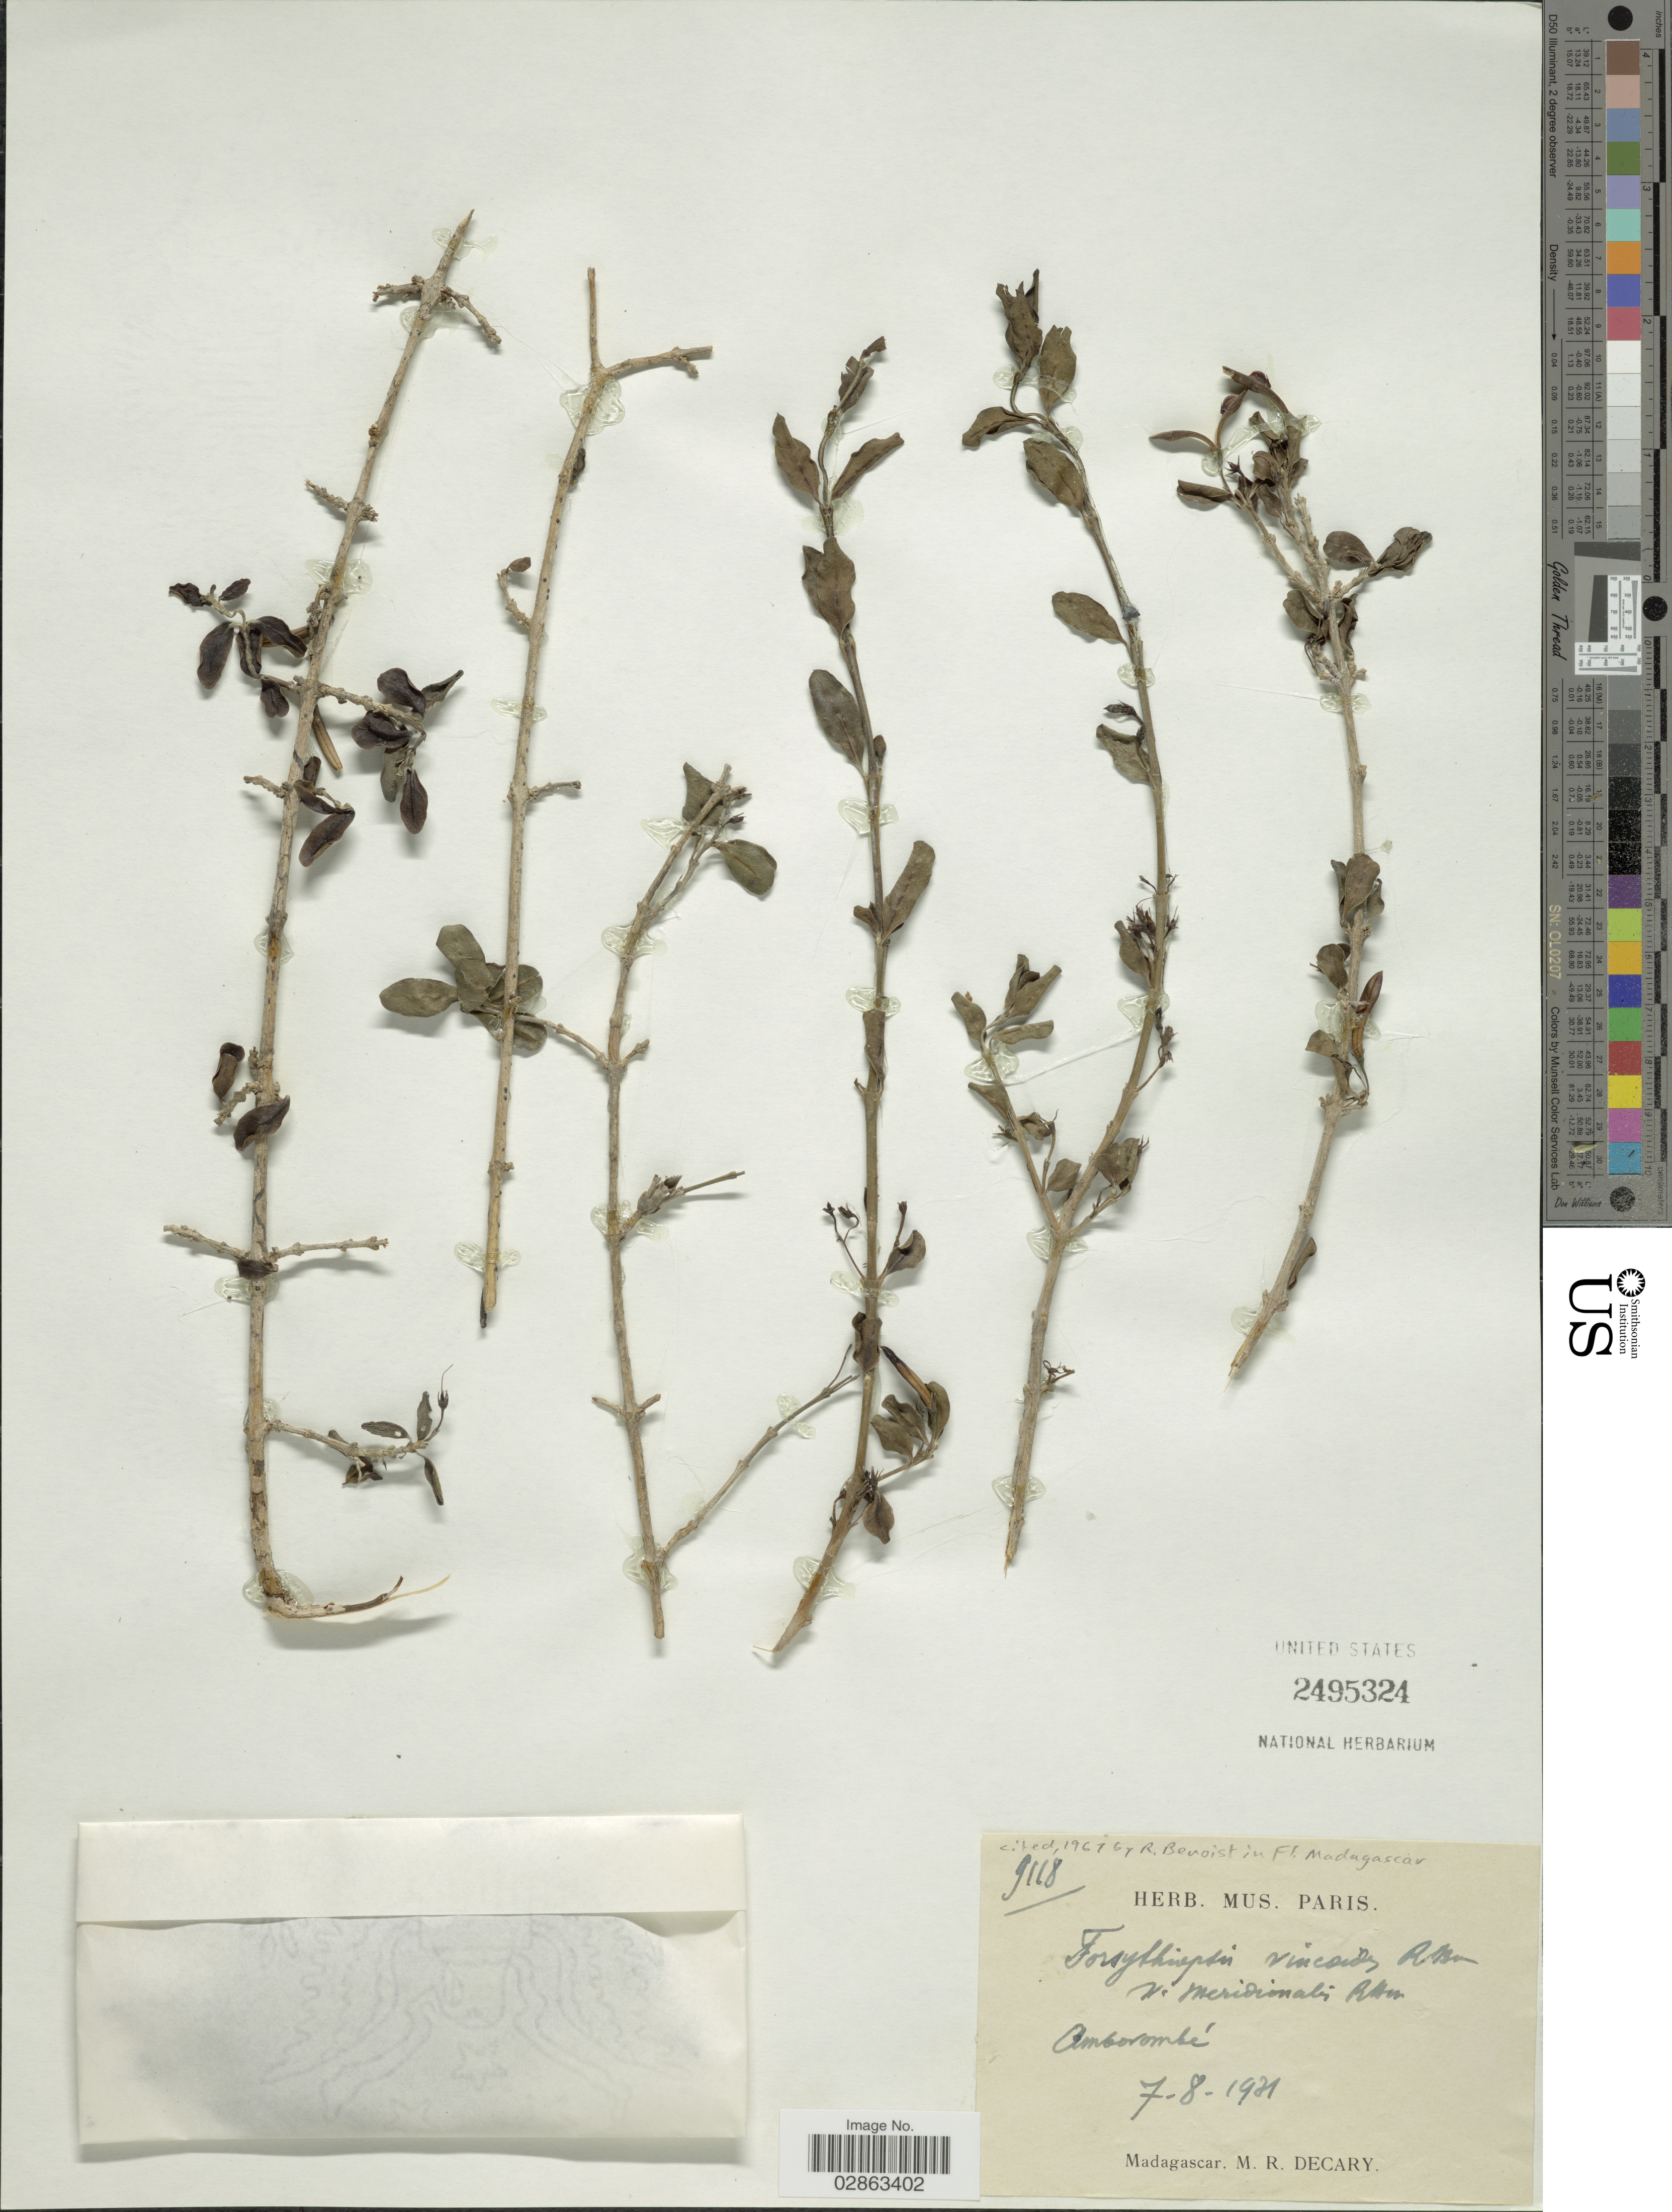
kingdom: Plantae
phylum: Tracheophyta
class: Magnoliopsida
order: Lamiales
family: Acanthaceae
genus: Forsythiopsis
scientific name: Forsythiopsis vincoides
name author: (Lam.) Benoist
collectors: R. Decary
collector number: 9118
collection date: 1921-08-07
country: Madagascar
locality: Ambovombé.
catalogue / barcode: US 2495324